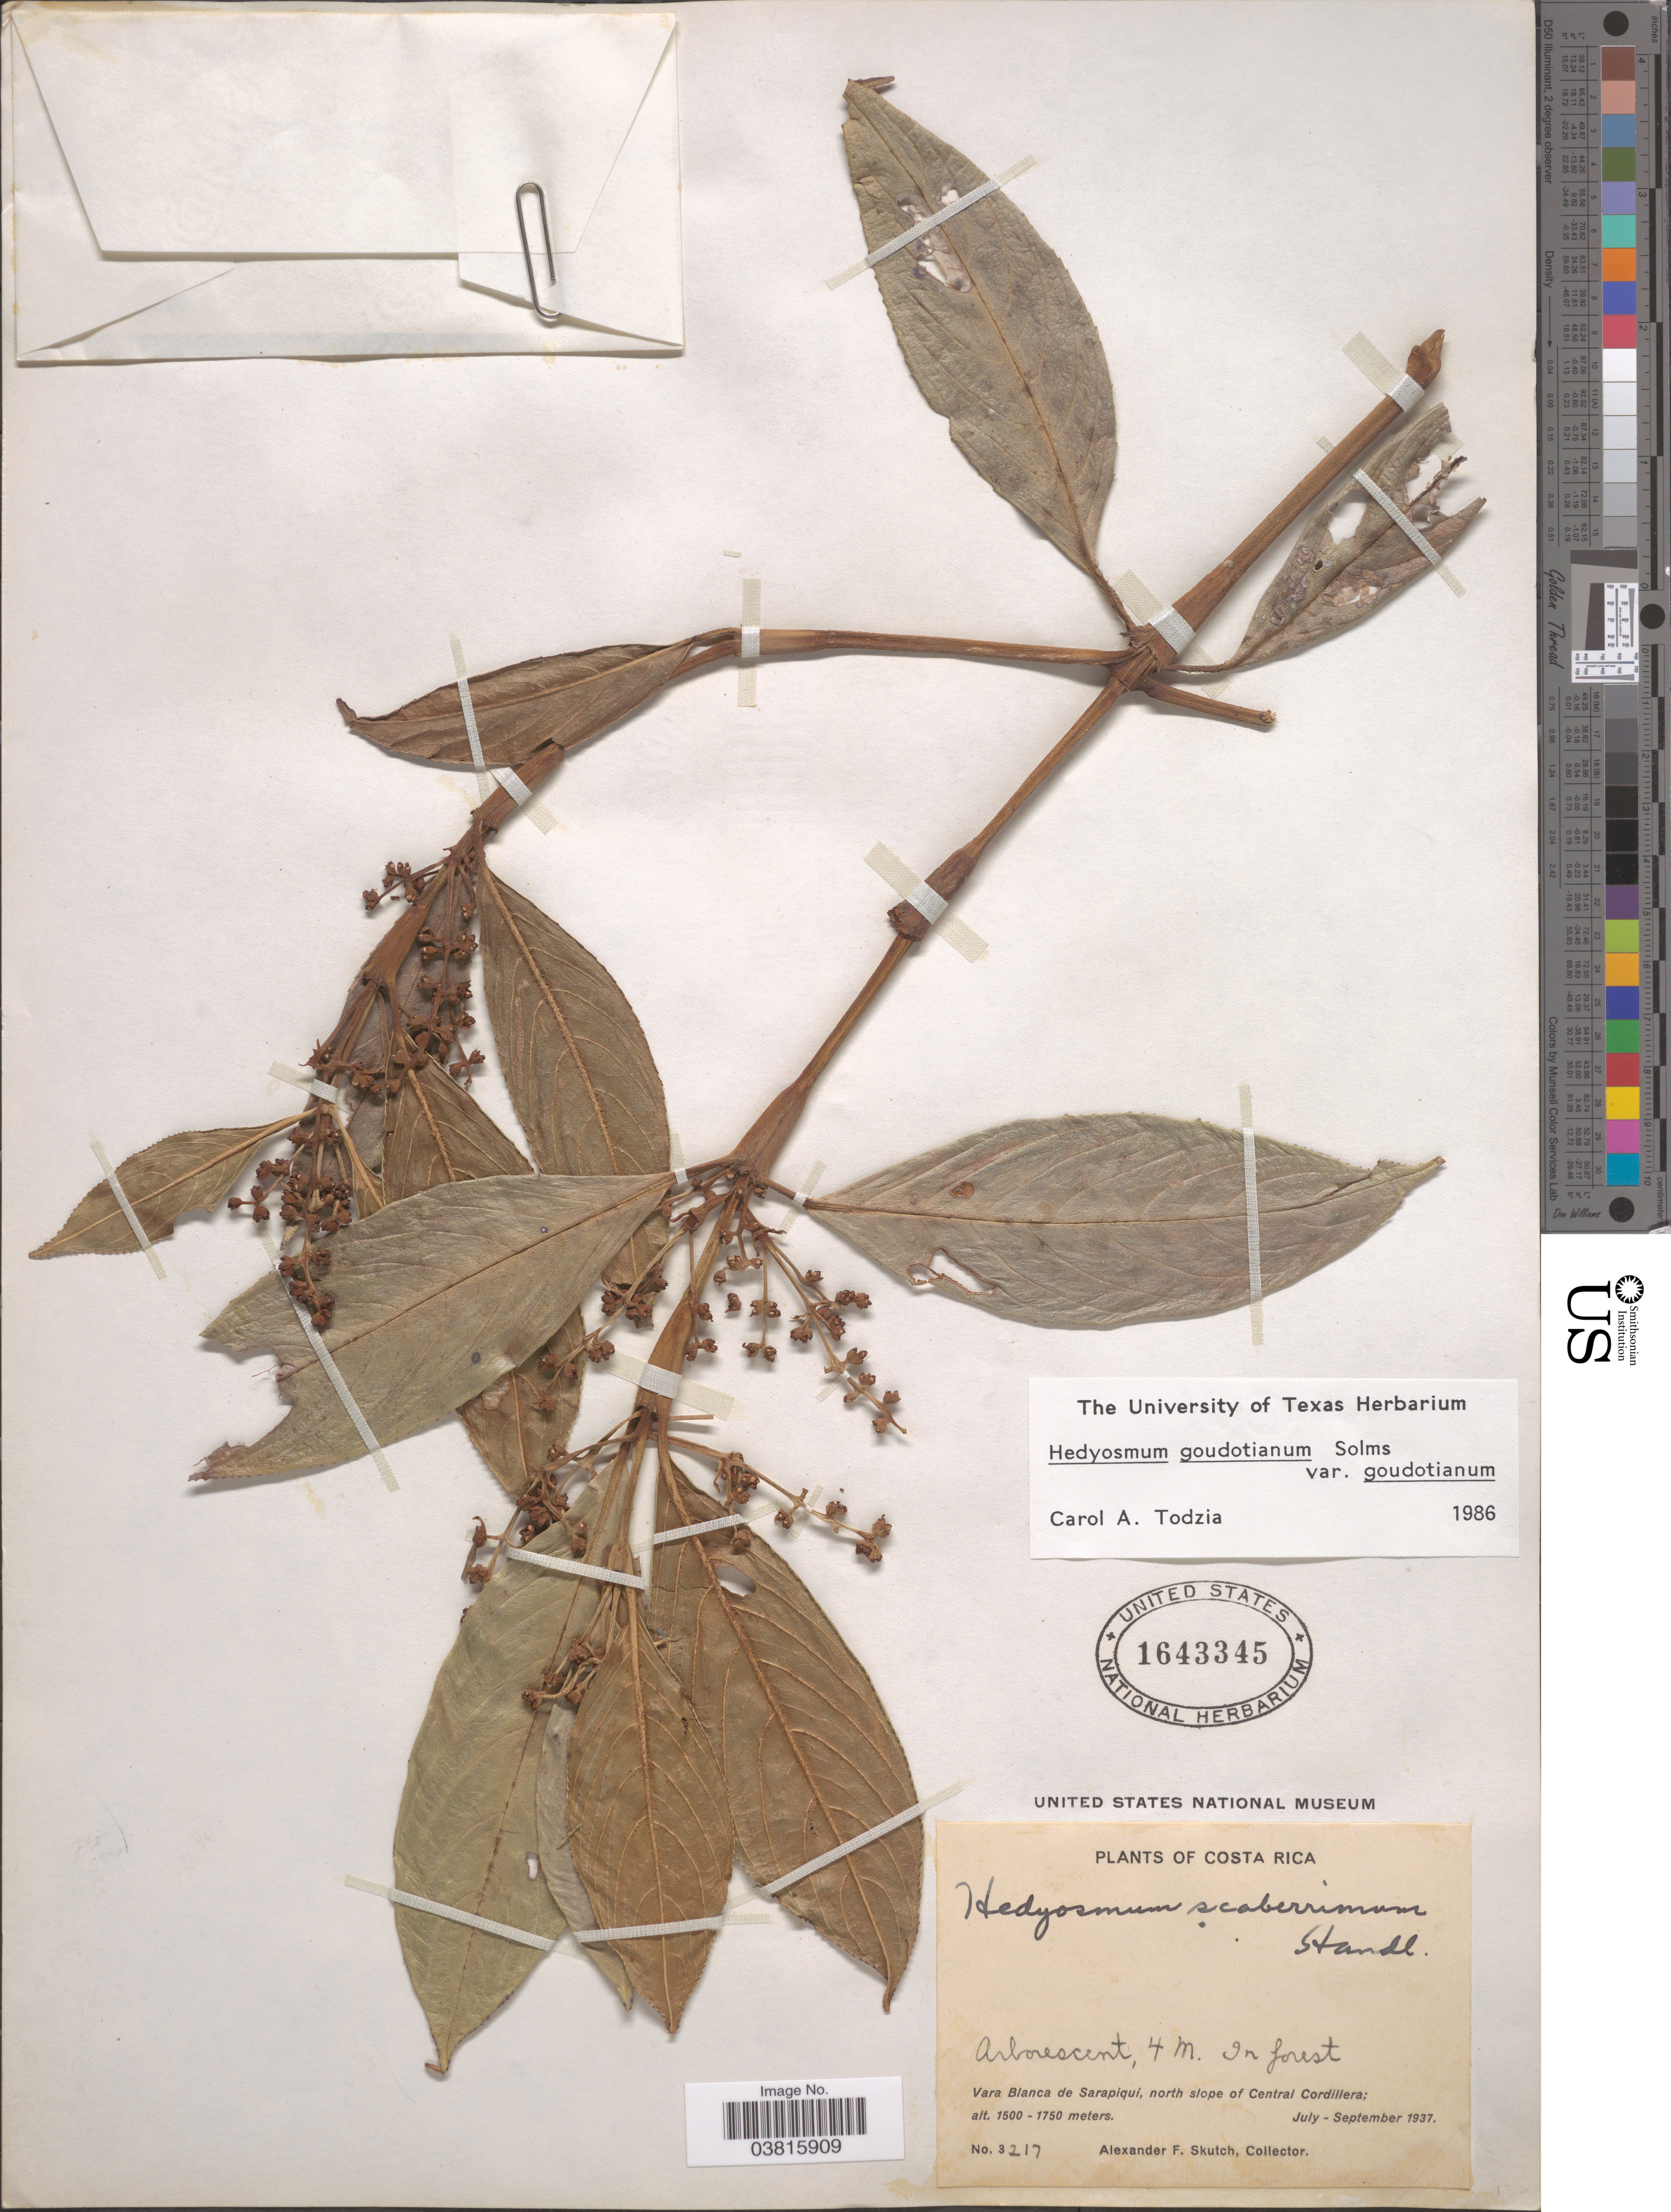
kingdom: Plantae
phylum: Tracheophyta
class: Magnoliopsida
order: Chloranthales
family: Chloranthaceae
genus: Hedyosmum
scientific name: Hedyosmum goudotianum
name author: Solms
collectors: A. F. Skutch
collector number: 3217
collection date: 1937-07/1937-09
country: Costa Rica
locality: Vara Blanca de Sarapiqui, north slope of Central Cordillera.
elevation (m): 1500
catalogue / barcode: US 1643345